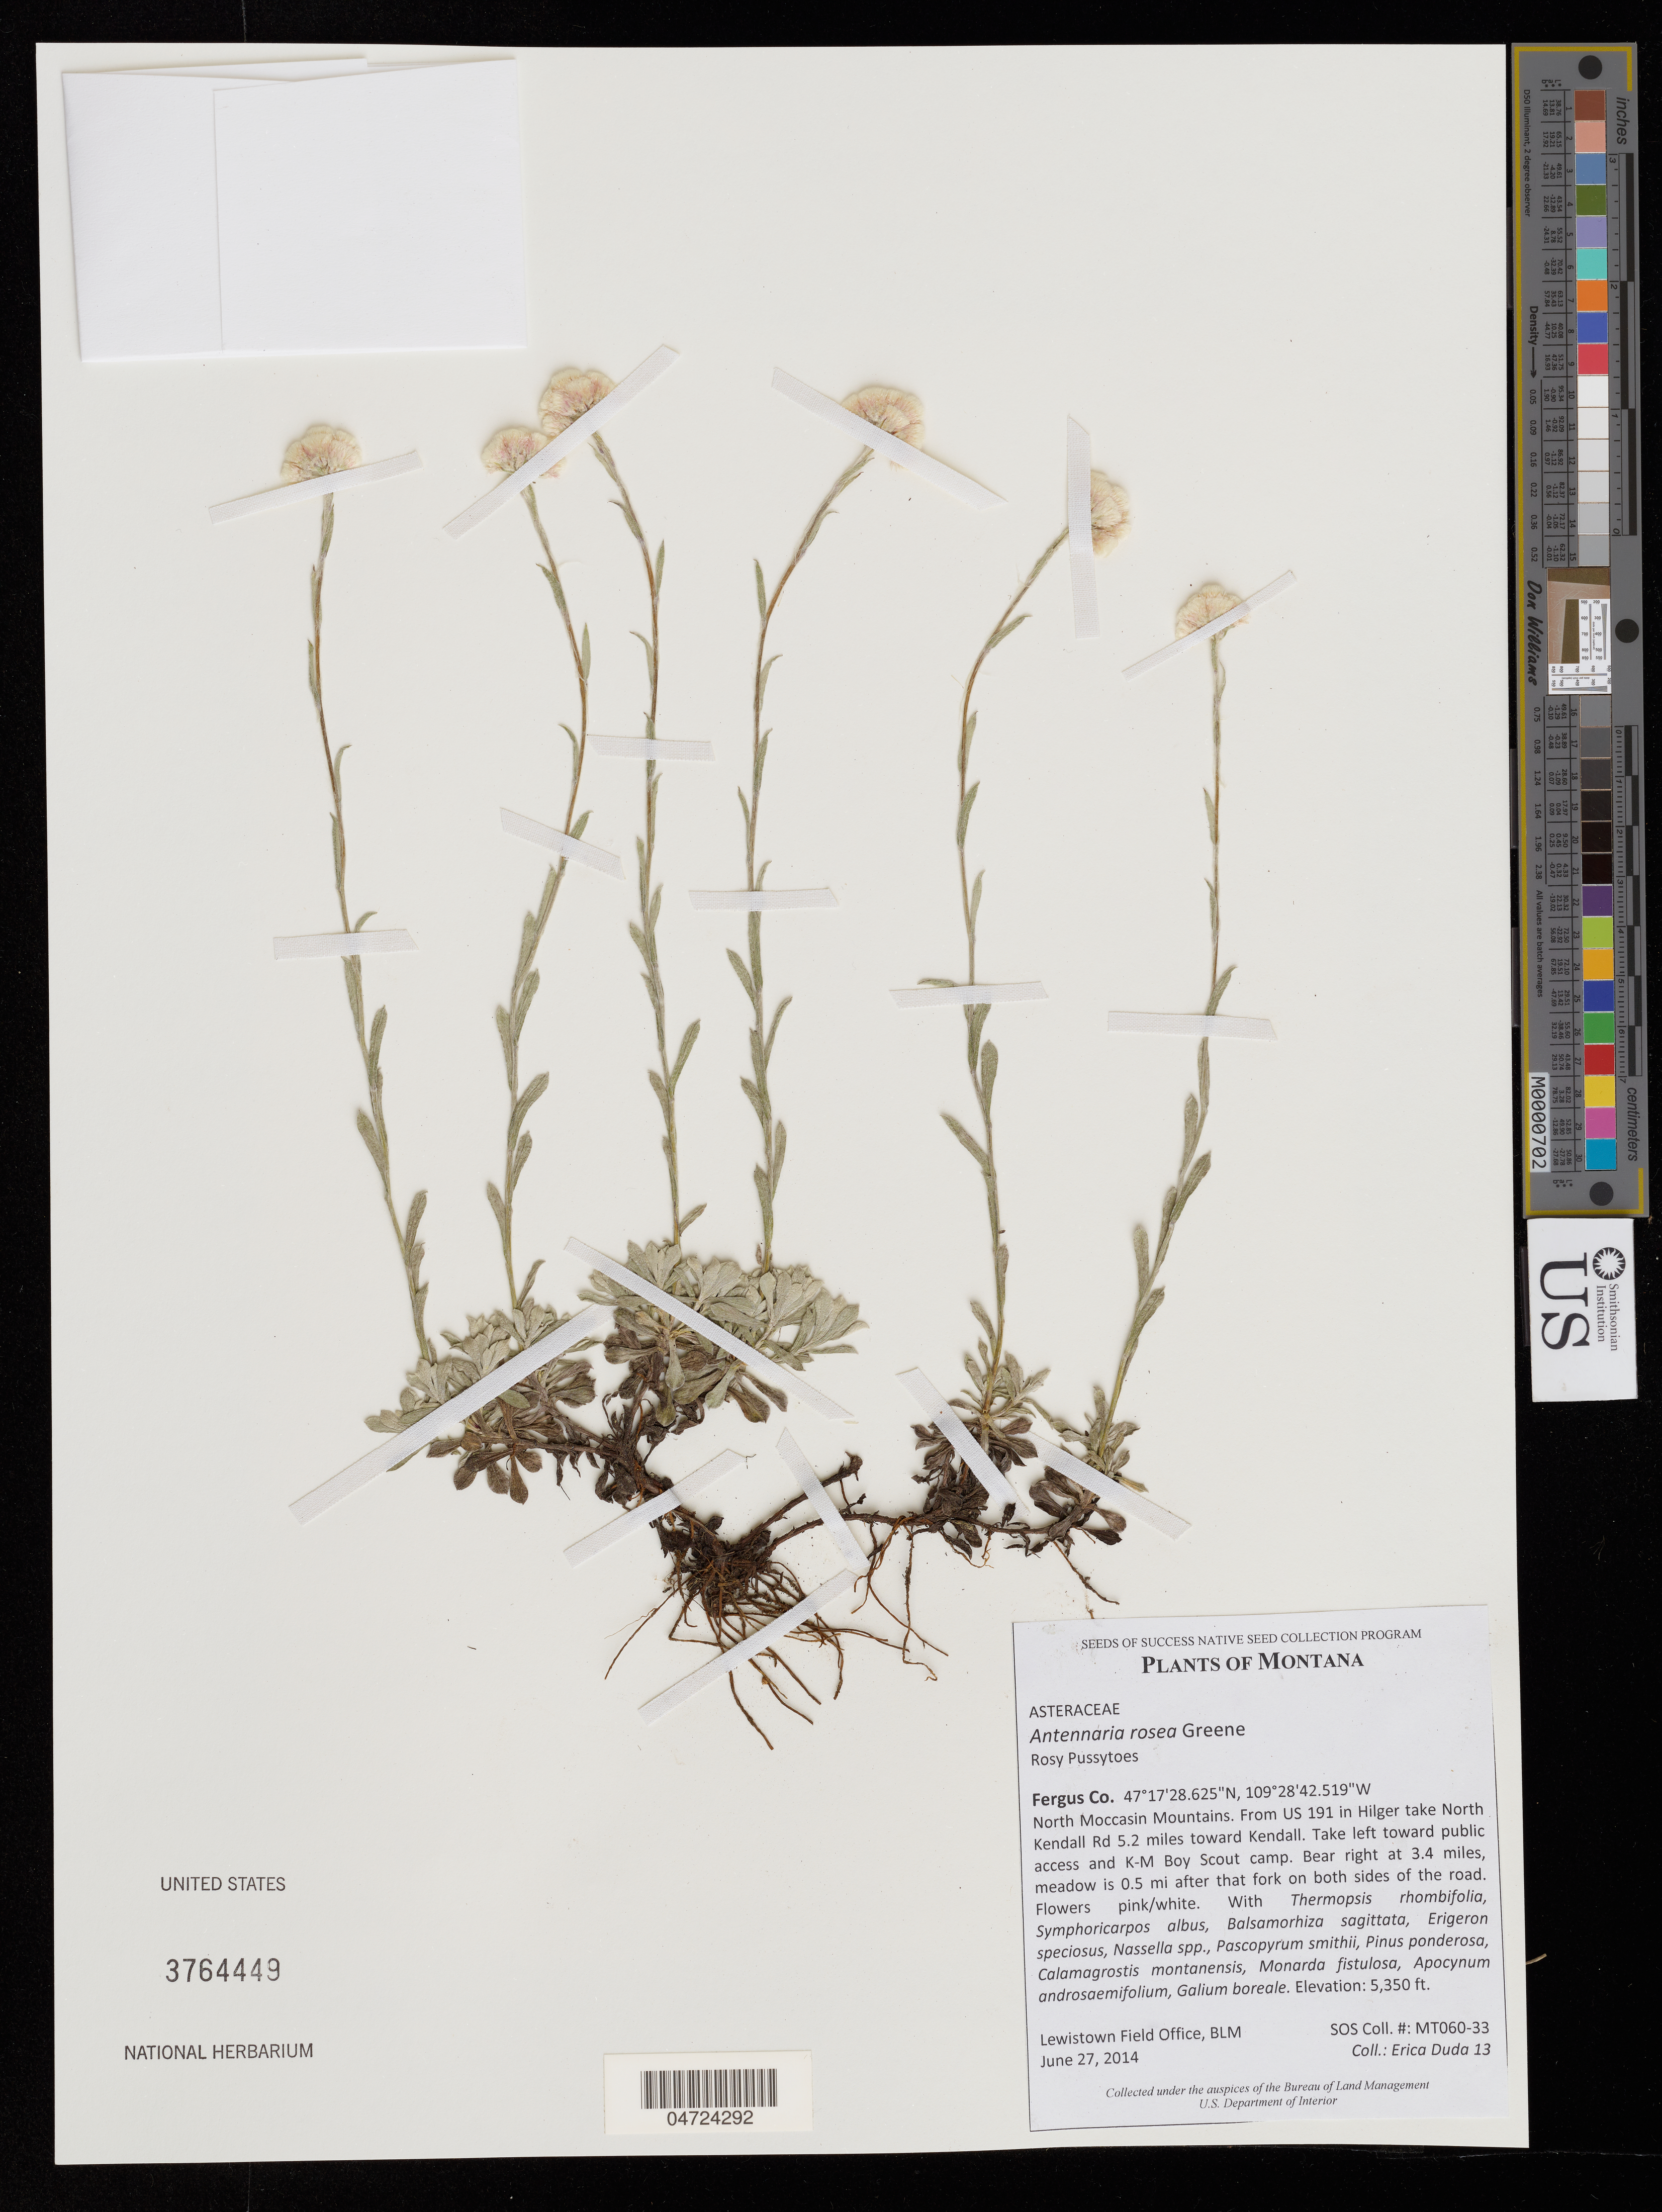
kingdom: Plantae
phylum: Tracheophyta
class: Magnoliopsida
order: Asterales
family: Asteraceae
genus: Antennaria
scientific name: Antennaria rosea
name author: Greene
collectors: E. Duda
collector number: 13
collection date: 2014-06-27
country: United States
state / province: Montana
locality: Fergus Co. North Moccasin Mountains. From US 191 in Hilger take North Kendall Rd 5.2 miles toward Kendall. Take left toward public access and K-M Boy Scout camp. Bear right at 3.4 miles, meadow is 0.5 mi after that fork on both sides of the road.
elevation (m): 1631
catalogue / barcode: US 3764449